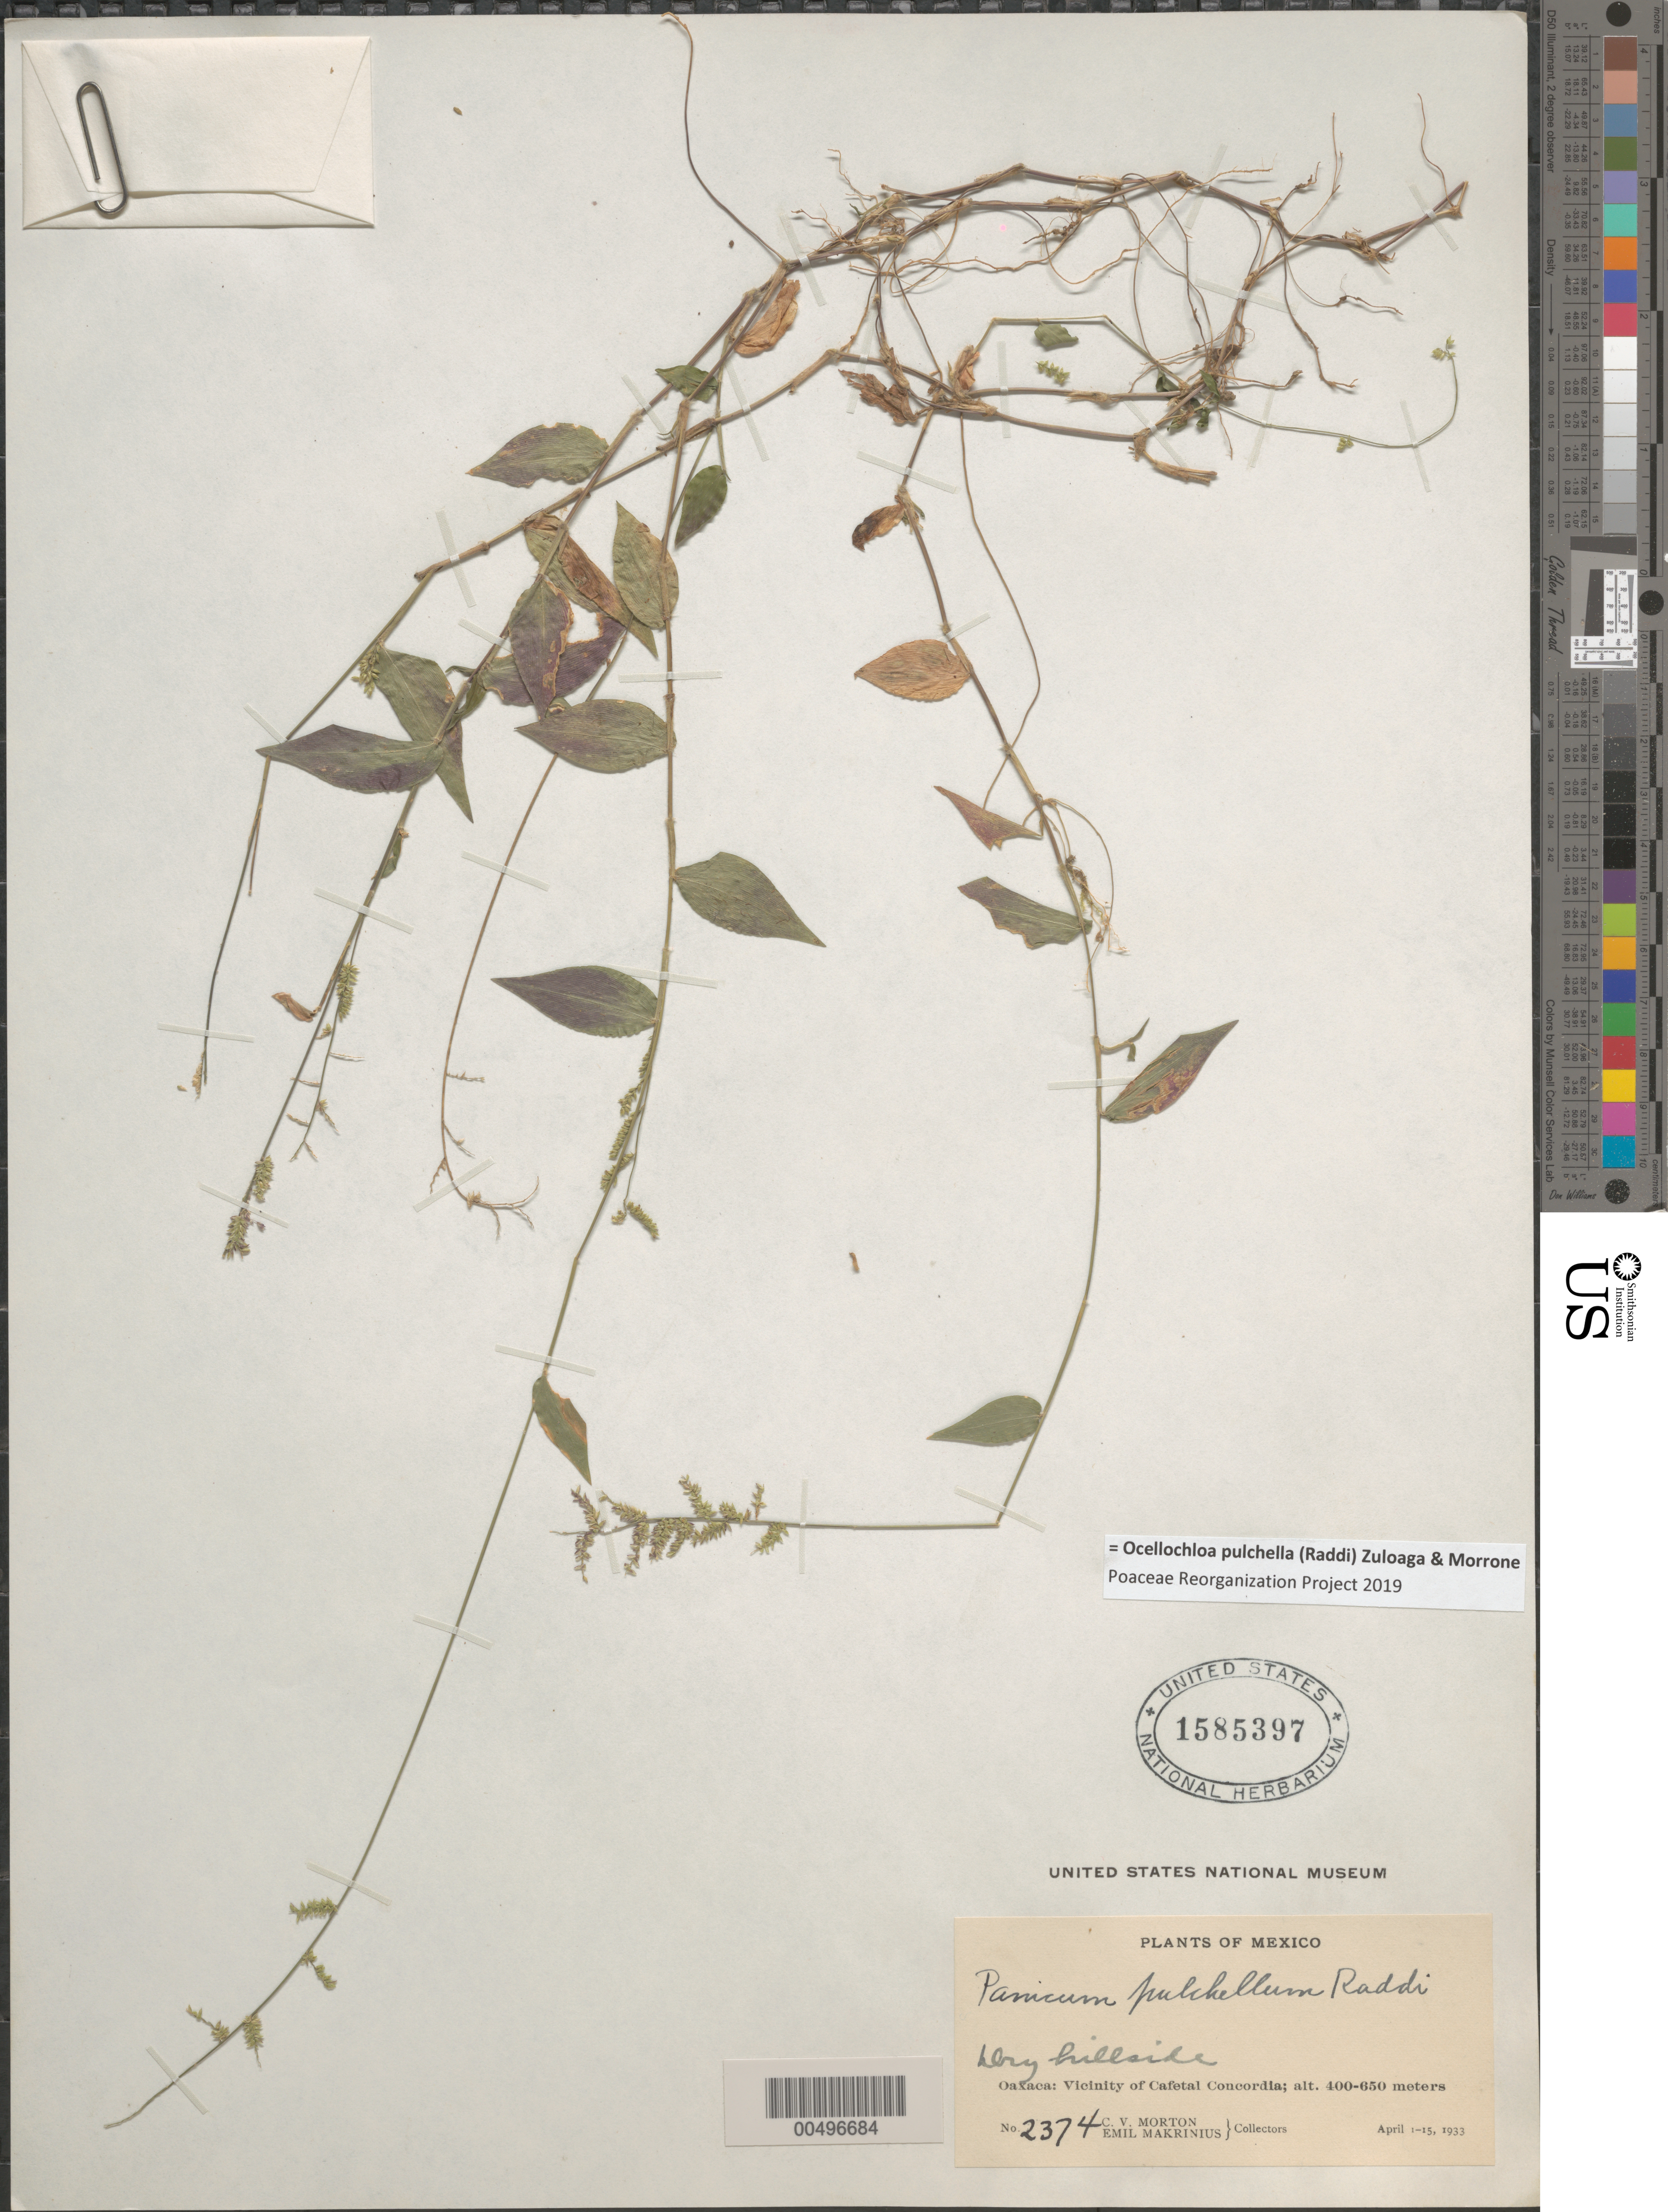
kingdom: Plantae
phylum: Tracheophyta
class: Liliopsida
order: Poales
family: Poaceae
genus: Panicum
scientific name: Panicum pulchellum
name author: Raddi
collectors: C. V. Morton & E. Makrinius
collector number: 2374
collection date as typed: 1 Apr 1933 to 15 Apr 1933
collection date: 1933-04-01/1933-04-15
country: Mexico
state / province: Oaxaca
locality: Vicinity of Cafetal Concordia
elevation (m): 400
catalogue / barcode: US 1585397